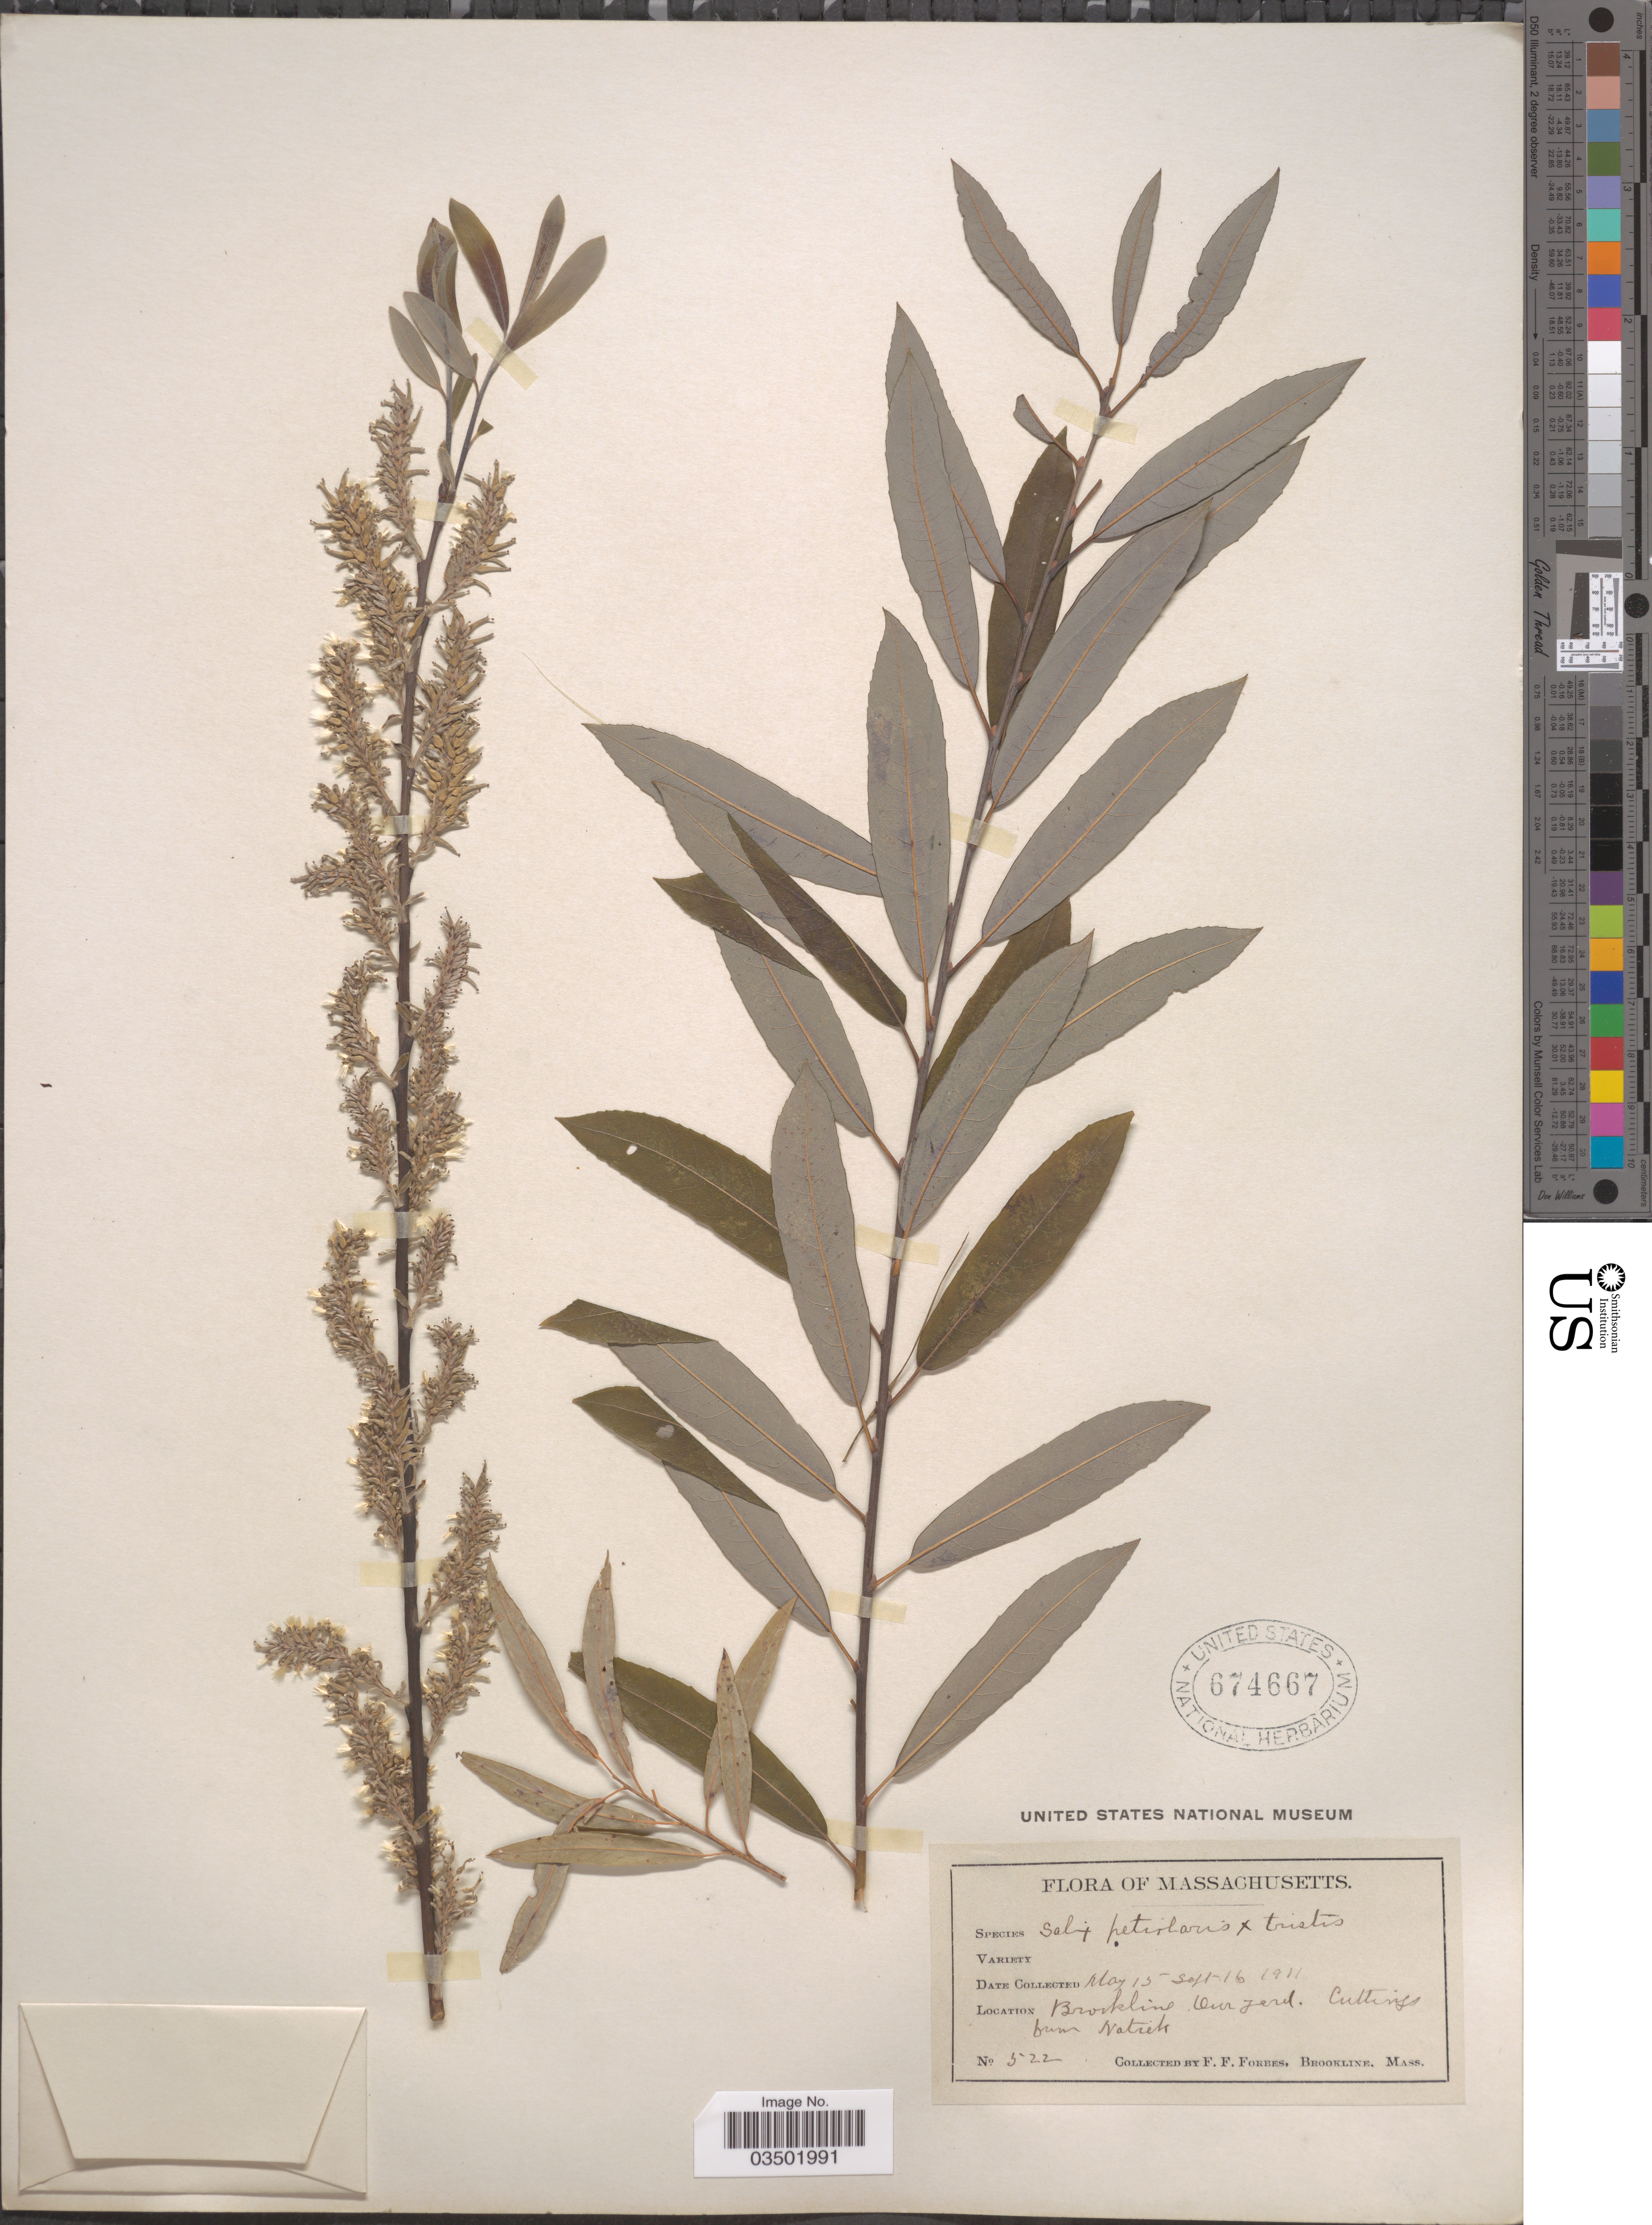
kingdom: Plantae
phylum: Tracheophyta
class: Magnoliopsida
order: Malpighiales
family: Salicaceae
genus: Salix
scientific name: Salix petiolaris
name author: Sm.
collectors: F. Forbes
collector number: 522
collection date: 1911-05-15/1911-09-16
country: United States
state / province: Massachusetts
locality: Brookline Our yard. Cuttings from Natick.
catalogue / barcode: US 674667